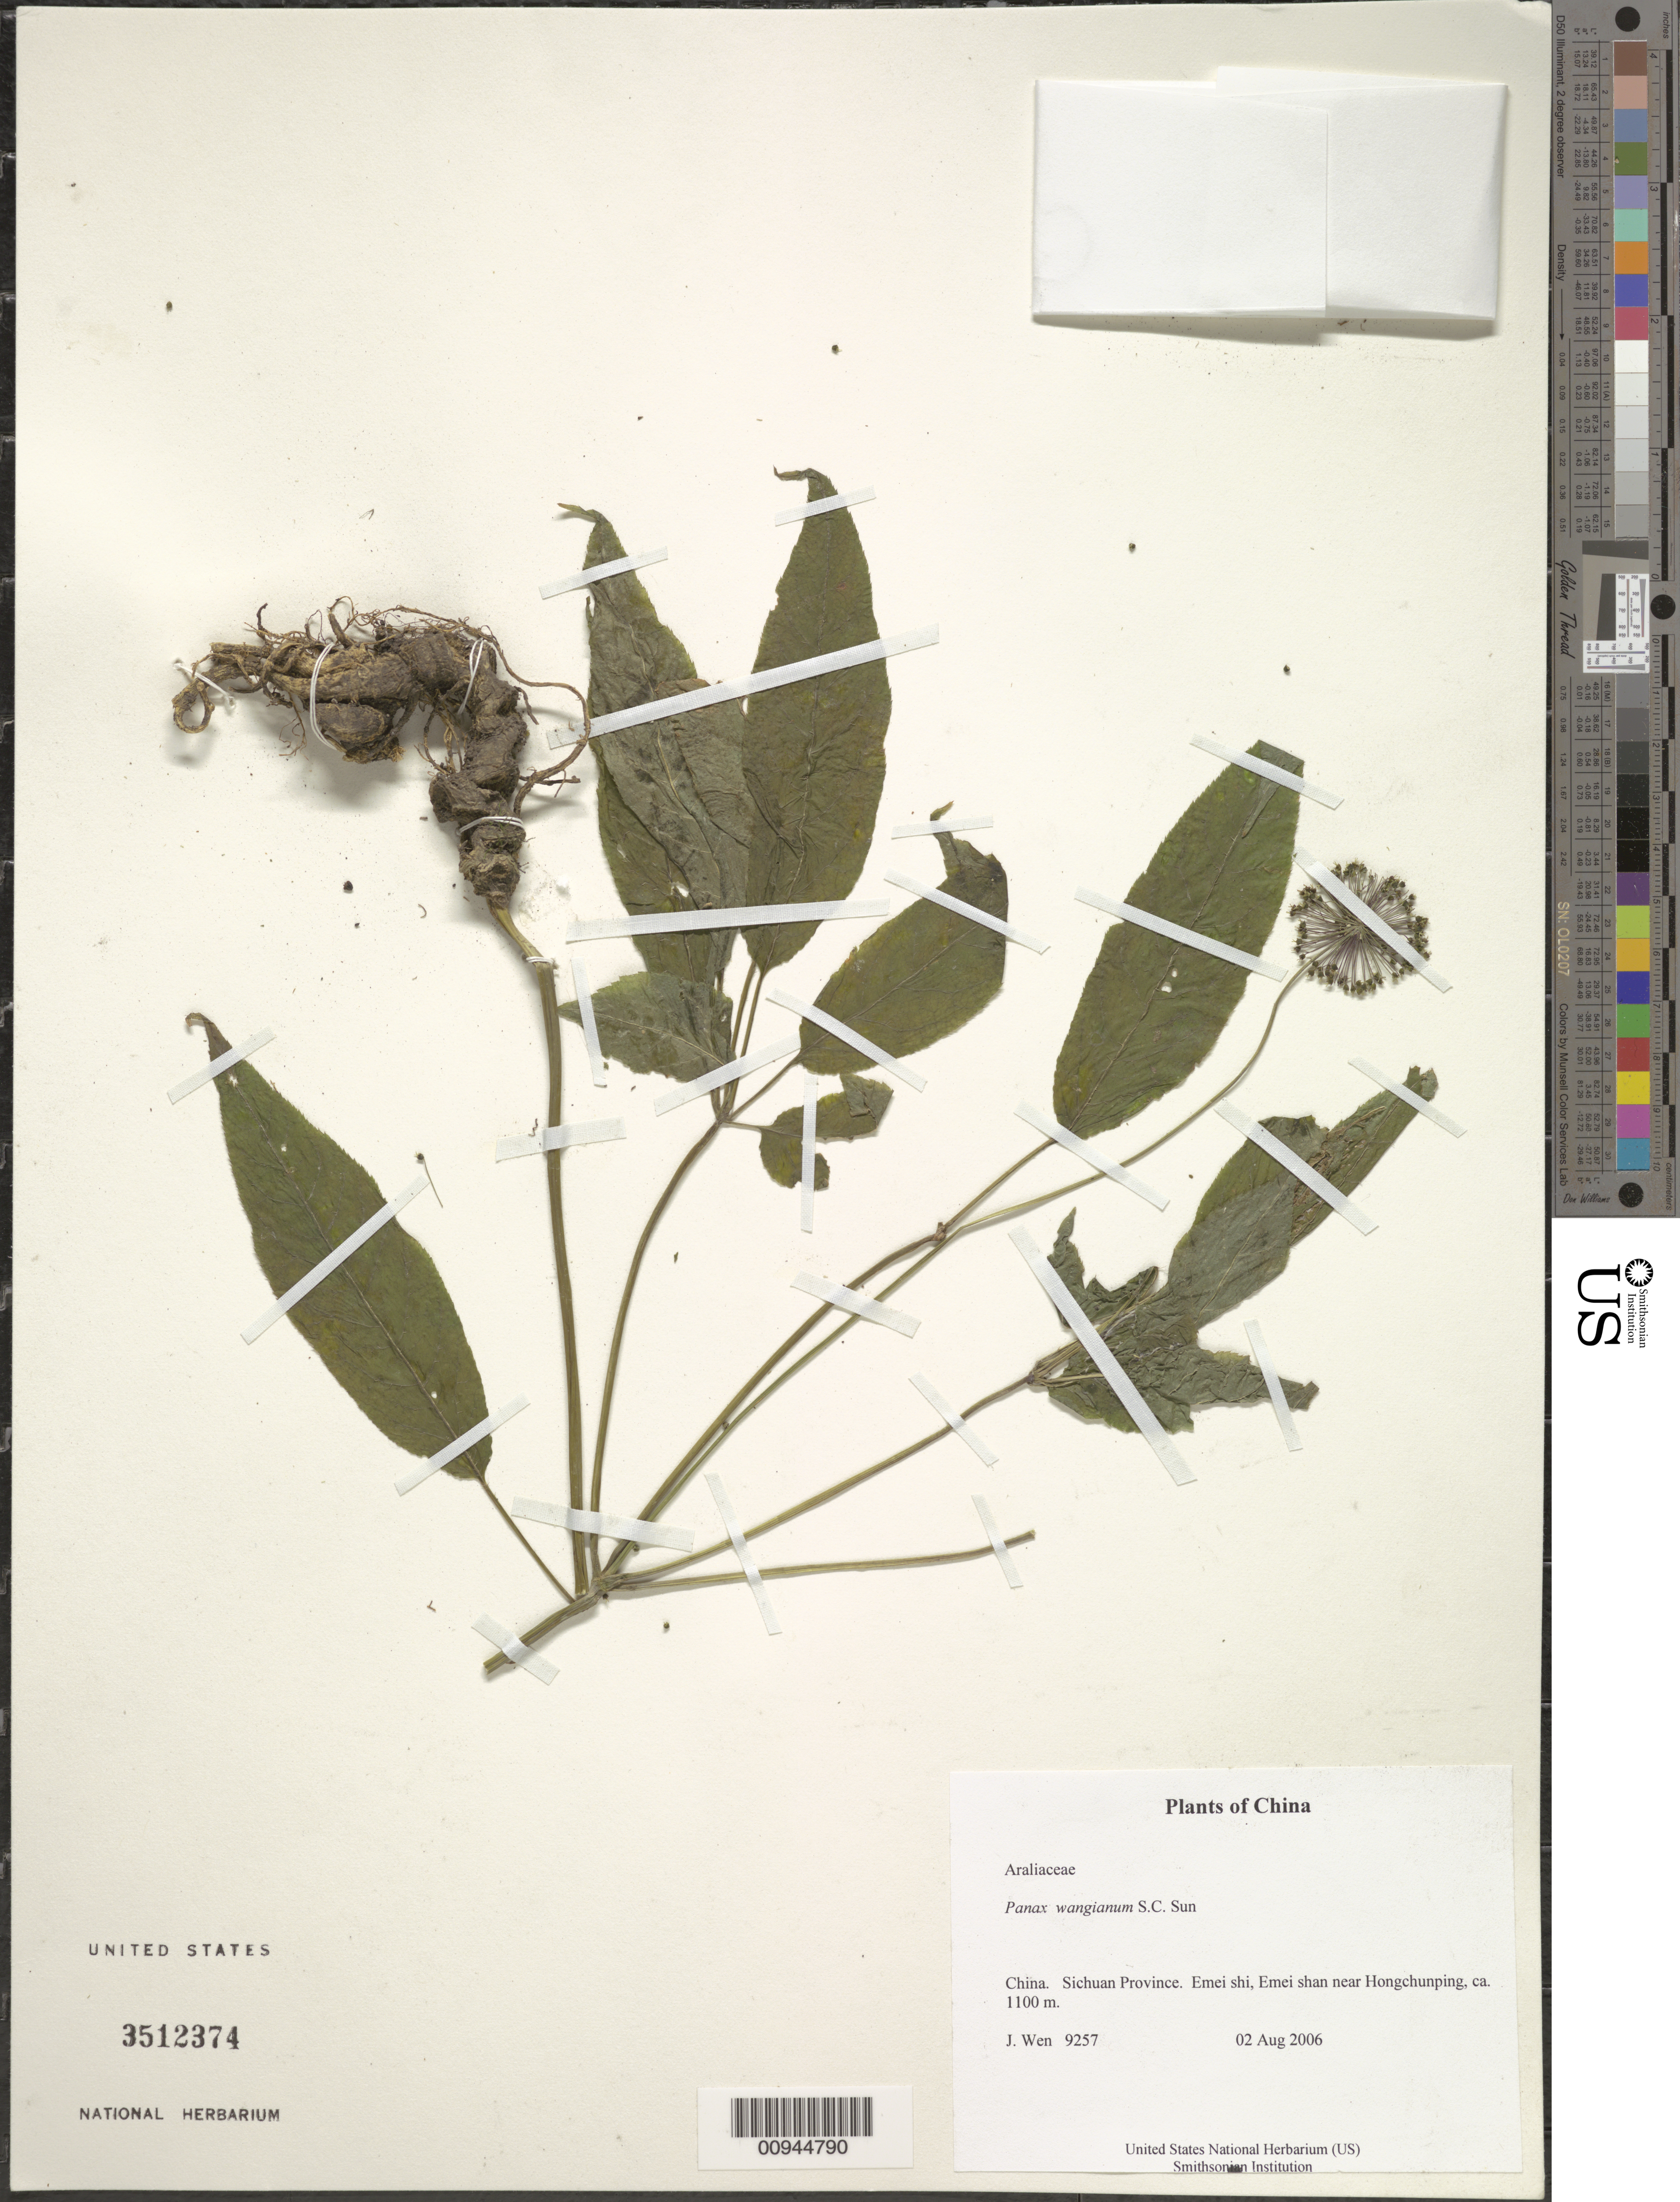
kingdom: Plantae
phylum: Tracheophyta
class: Magnoliopsida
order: Apiales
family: Araliaceae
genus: Panax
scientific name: Panax wangianum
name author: S.C. Sun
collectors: J. Wen & S. Wu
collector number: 9257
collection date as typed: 02 Aug 2006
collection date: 2006-08-02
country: China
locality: Sichuan Province. Emei shi, Emei shan near Hongchunping, ca 1100m.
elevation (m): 400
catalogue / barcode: US 3512374